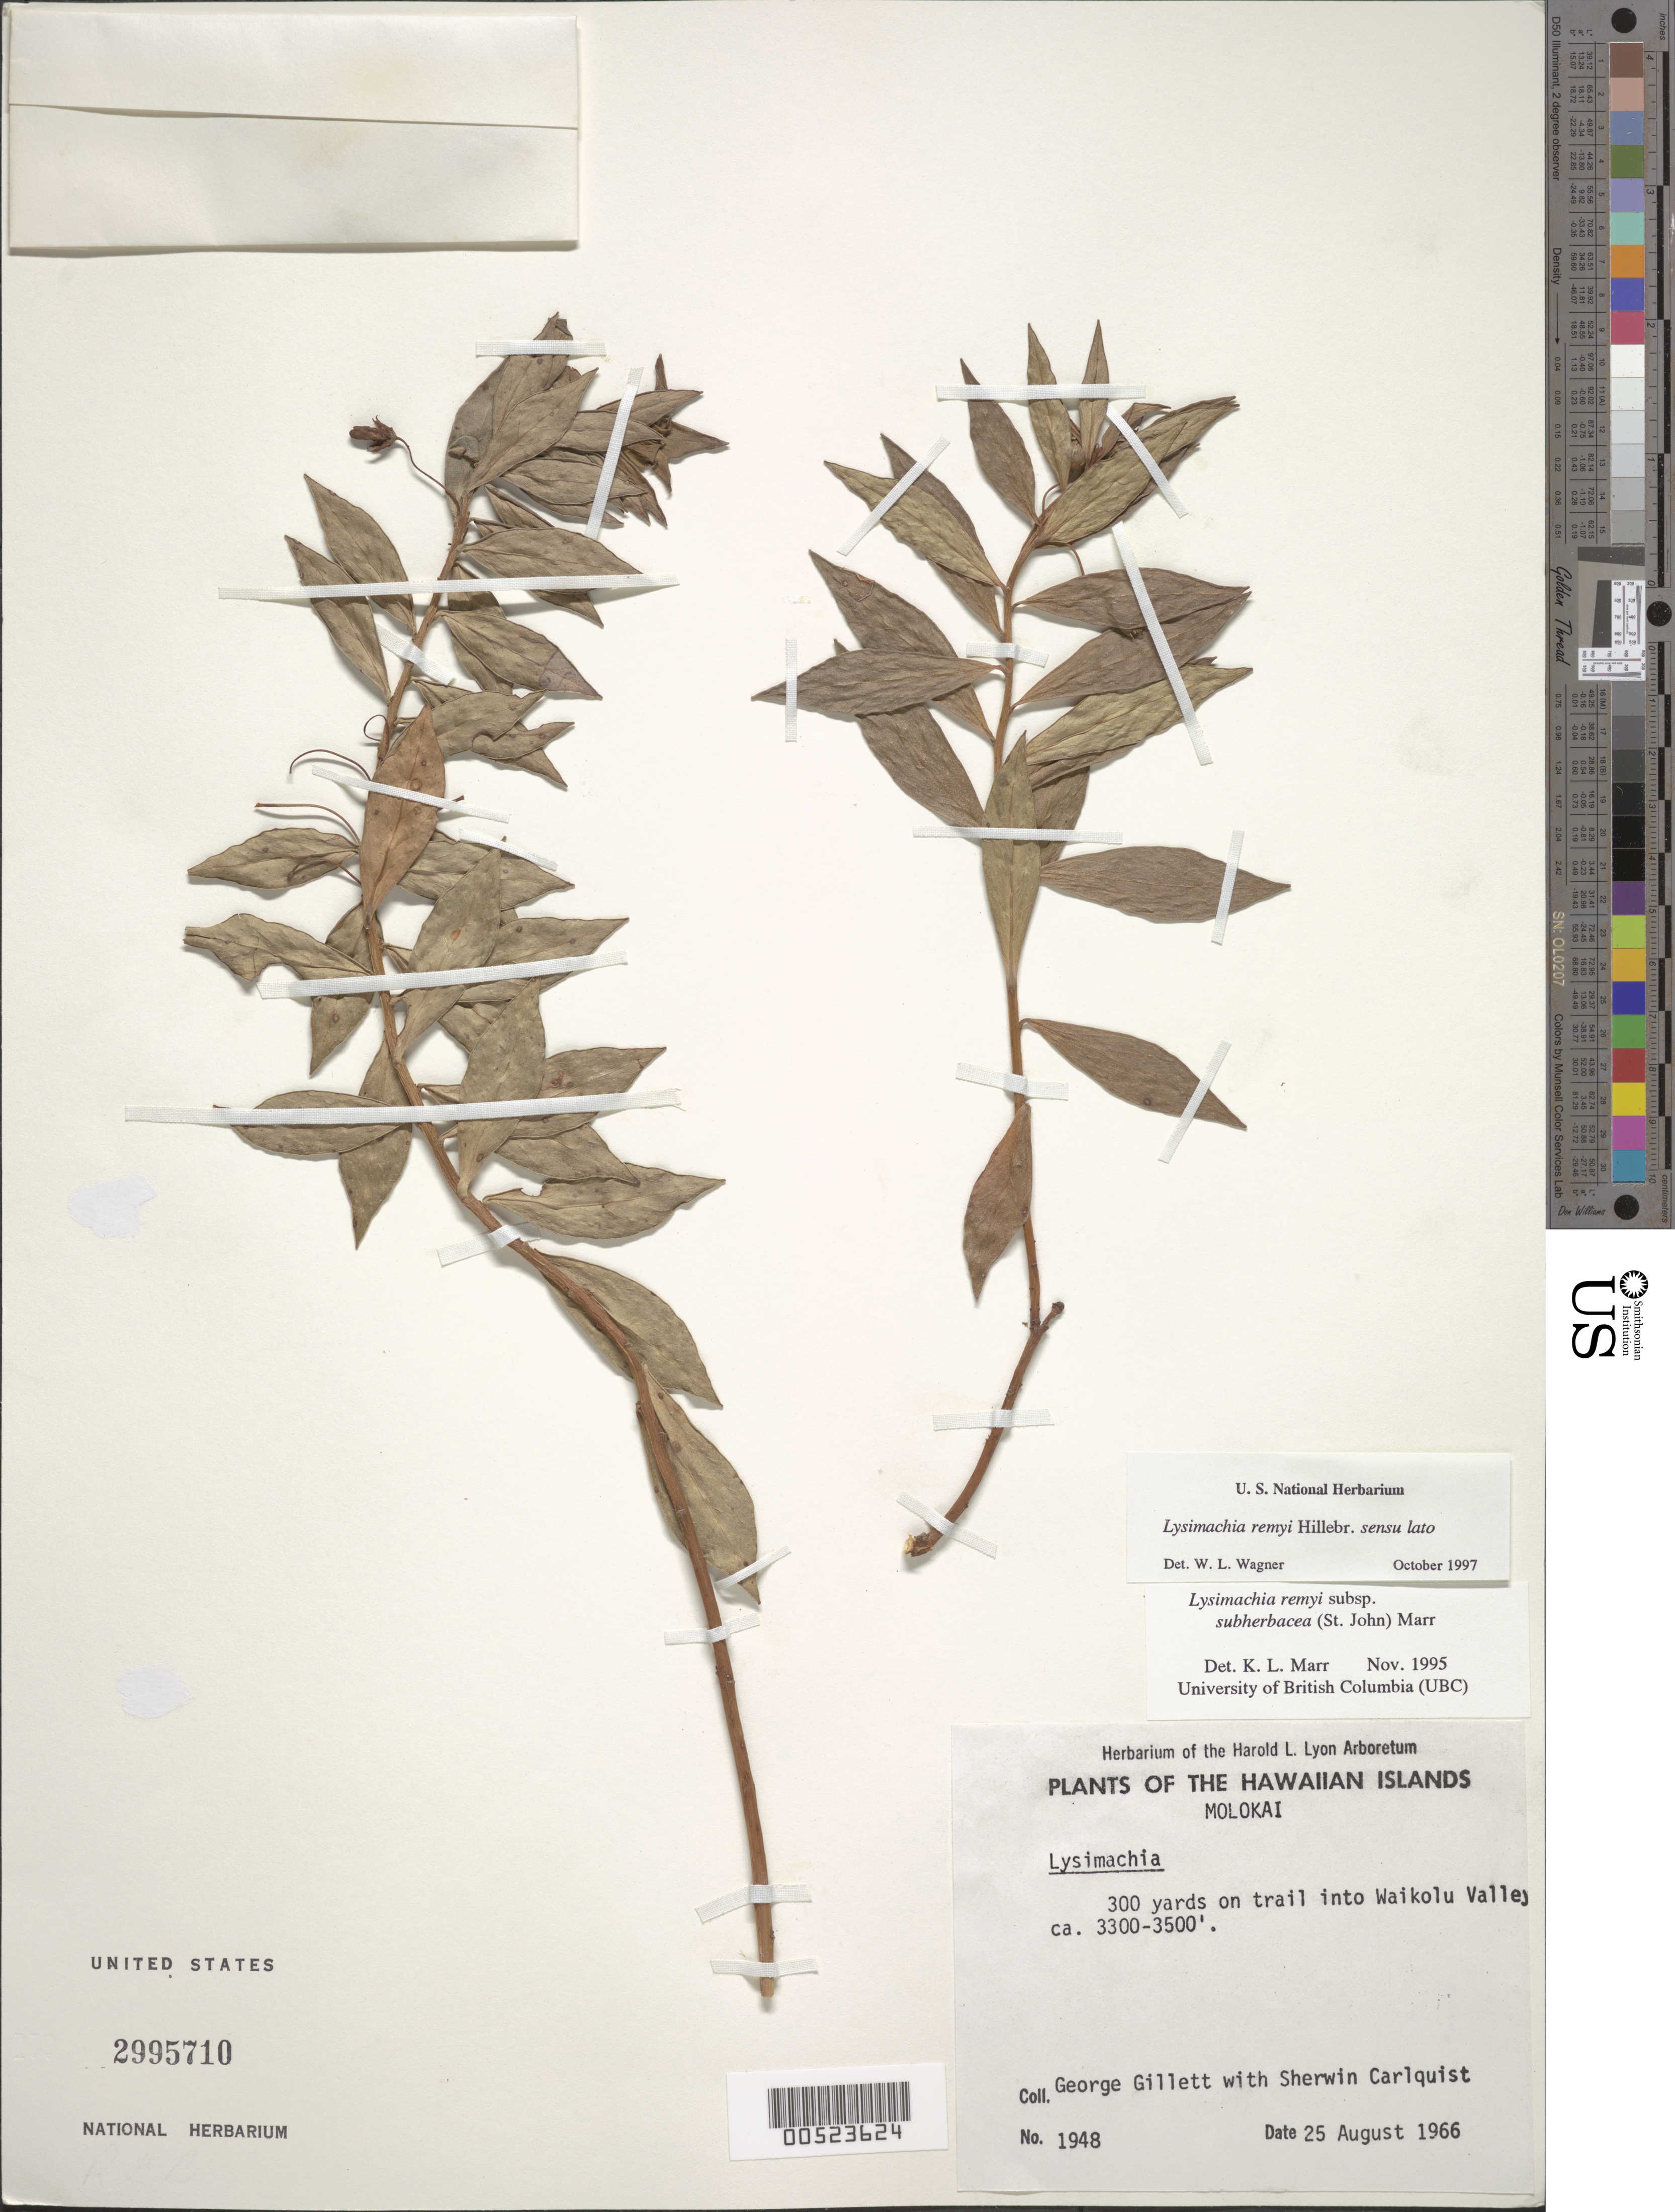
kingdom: Plantae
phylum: Tracheophyta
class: Magnoliopsida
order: Ericales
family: Primulaceae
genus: Lysimachia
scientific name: Lysimachia remyi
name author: Hillebr.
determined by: Wagner, W. L., (BOT), Smithsonian Institution - National Museum of Natural History (UNITED STATES)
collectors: G. Gillett & S. Carlquist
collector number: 1948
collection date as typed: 25 Aug 1966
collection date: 1966-08-25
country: United States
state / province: Hawaii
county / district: Maui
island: Moloka'i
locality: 300 yards on trail into Wailoku Valley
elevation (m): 1006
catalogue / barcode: US 2995710